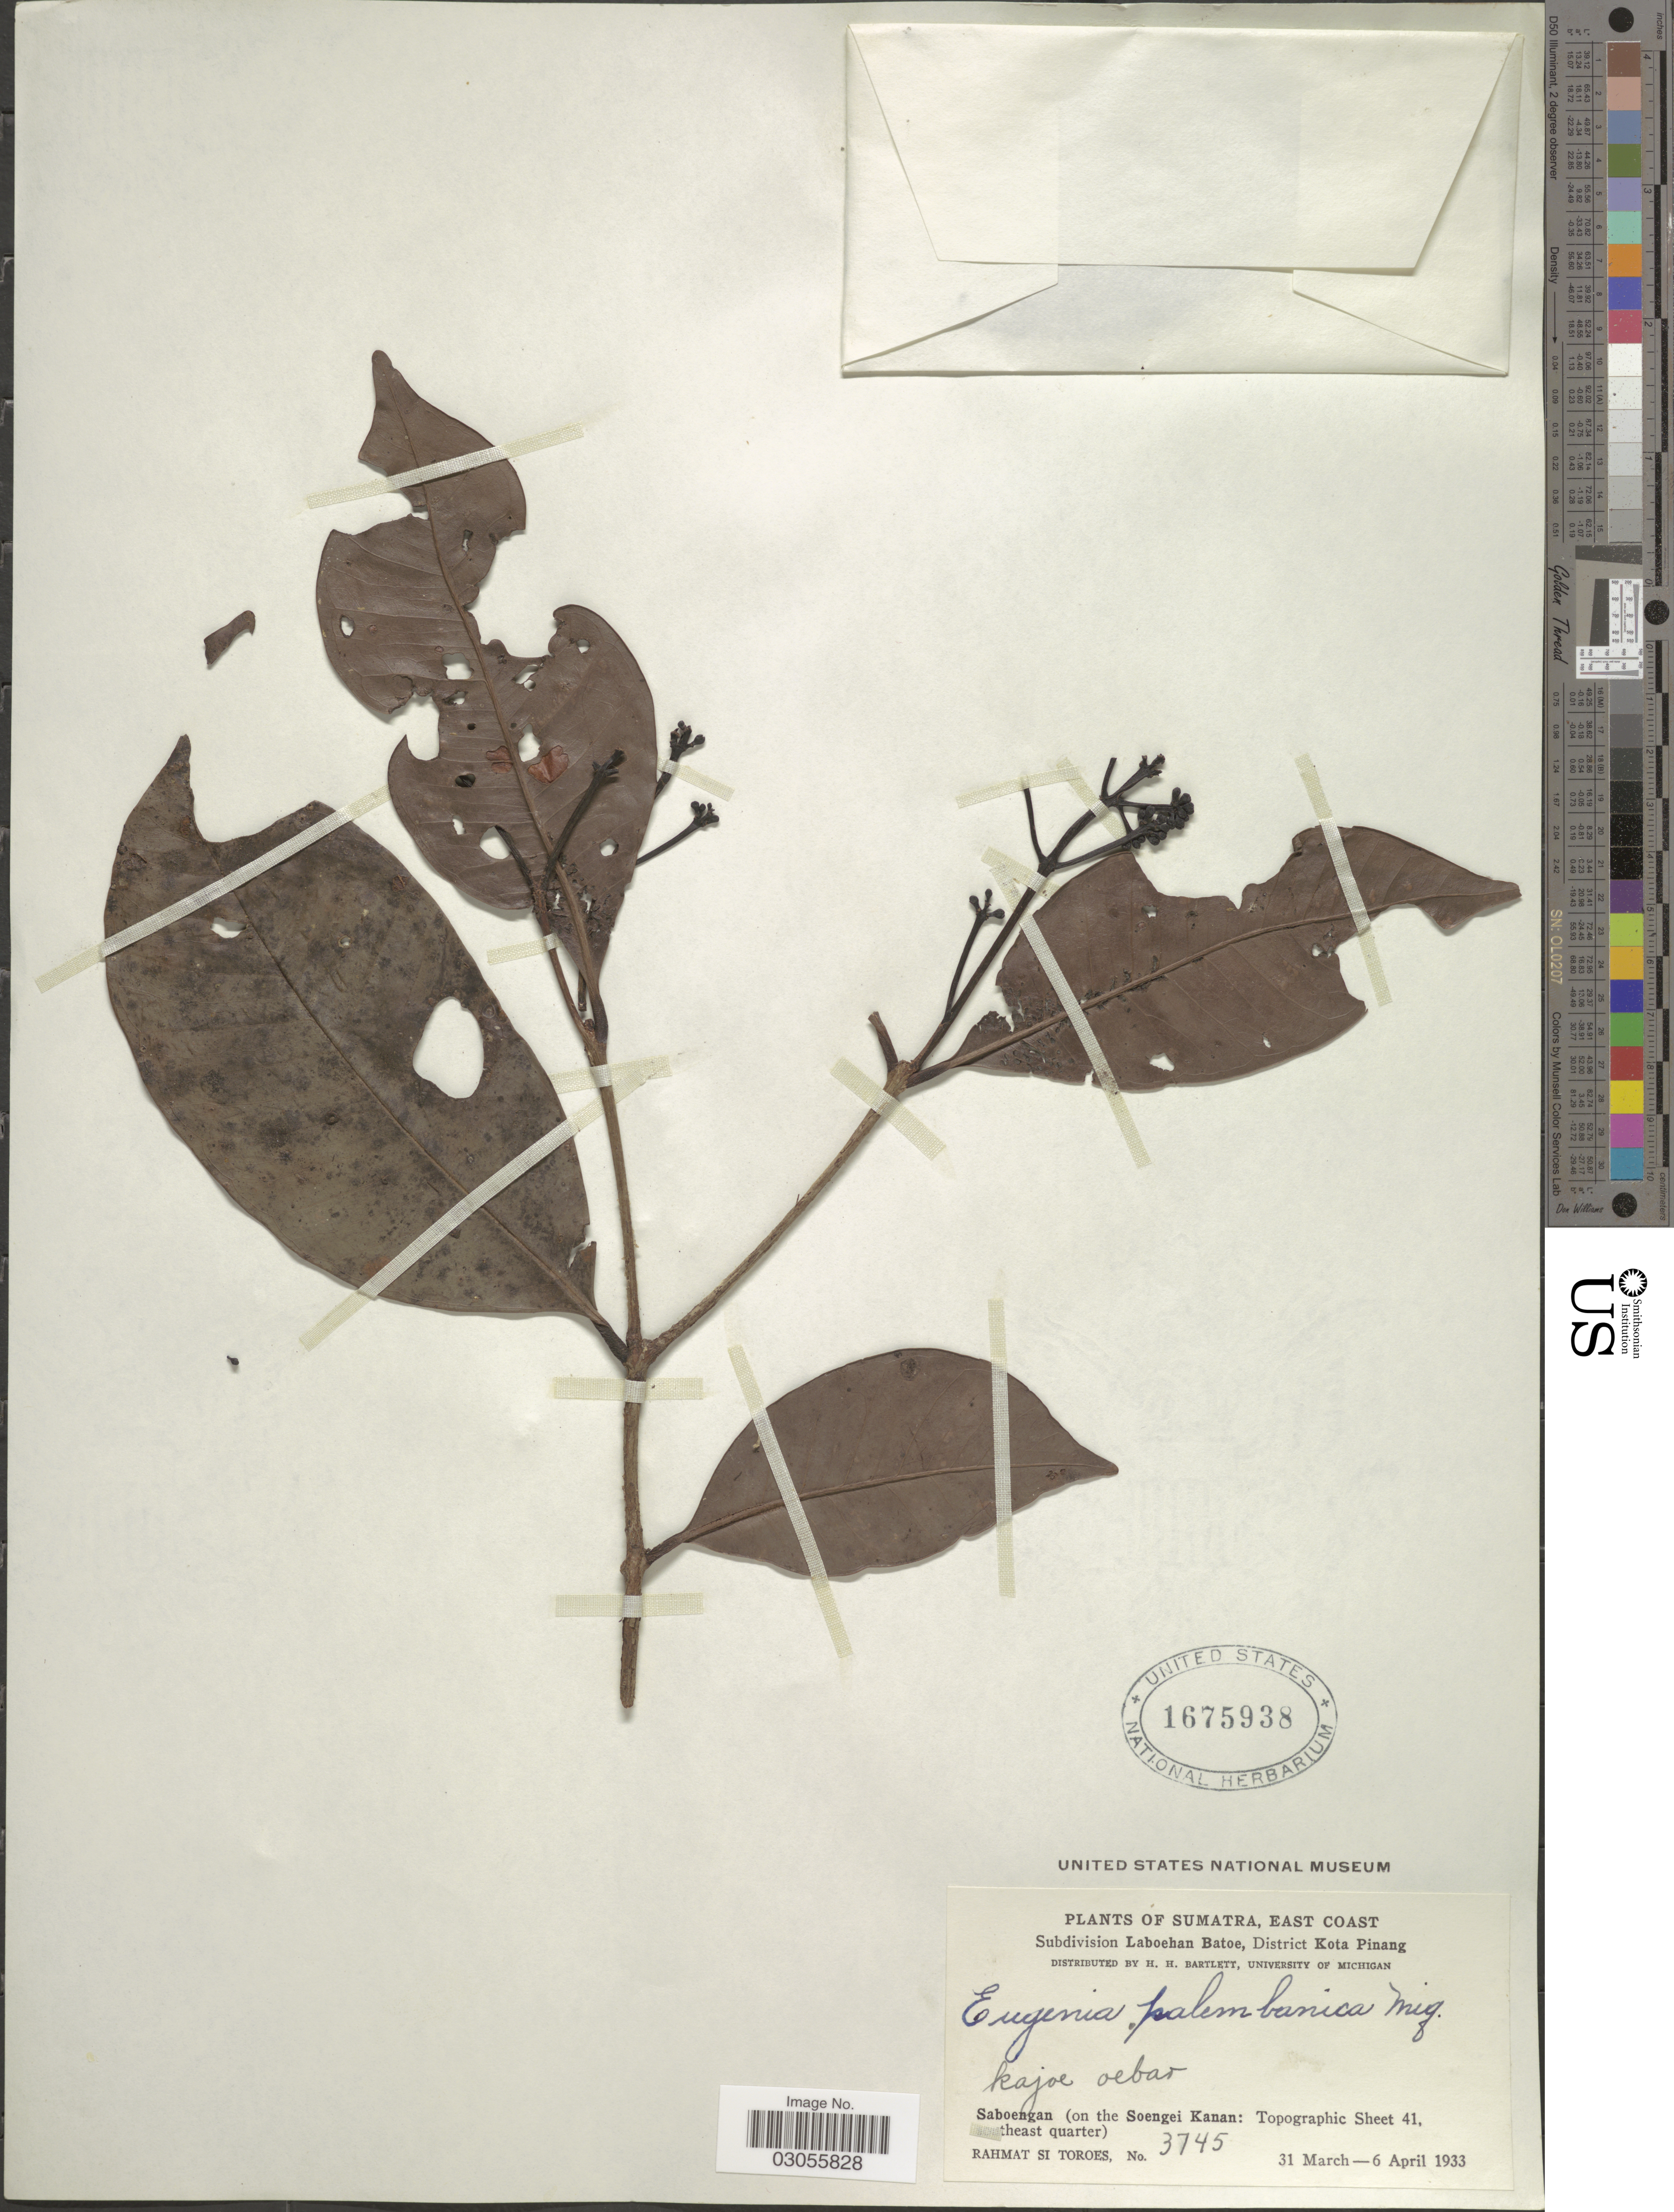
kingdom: Plantae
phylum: Tracheophyta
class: Magnoliopsida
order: Myrtales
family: Myrtaceae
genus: Syzygium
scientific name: Syzygium urceolatum subsp. palembanicum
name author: (Miq.) P.S. Ashton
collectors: Rahmat Si Boeea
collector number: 3745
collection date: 1933-03-31/1933-04-06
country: Indonesia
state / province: Sumatra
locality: East Coast. Subdivision Laboehan Batoe, District Kota Pinang. Saboengan (on the Soengei Kanan: Topographic Sheet 41, [illegible text]theast quarter).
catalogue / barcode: US 1675938